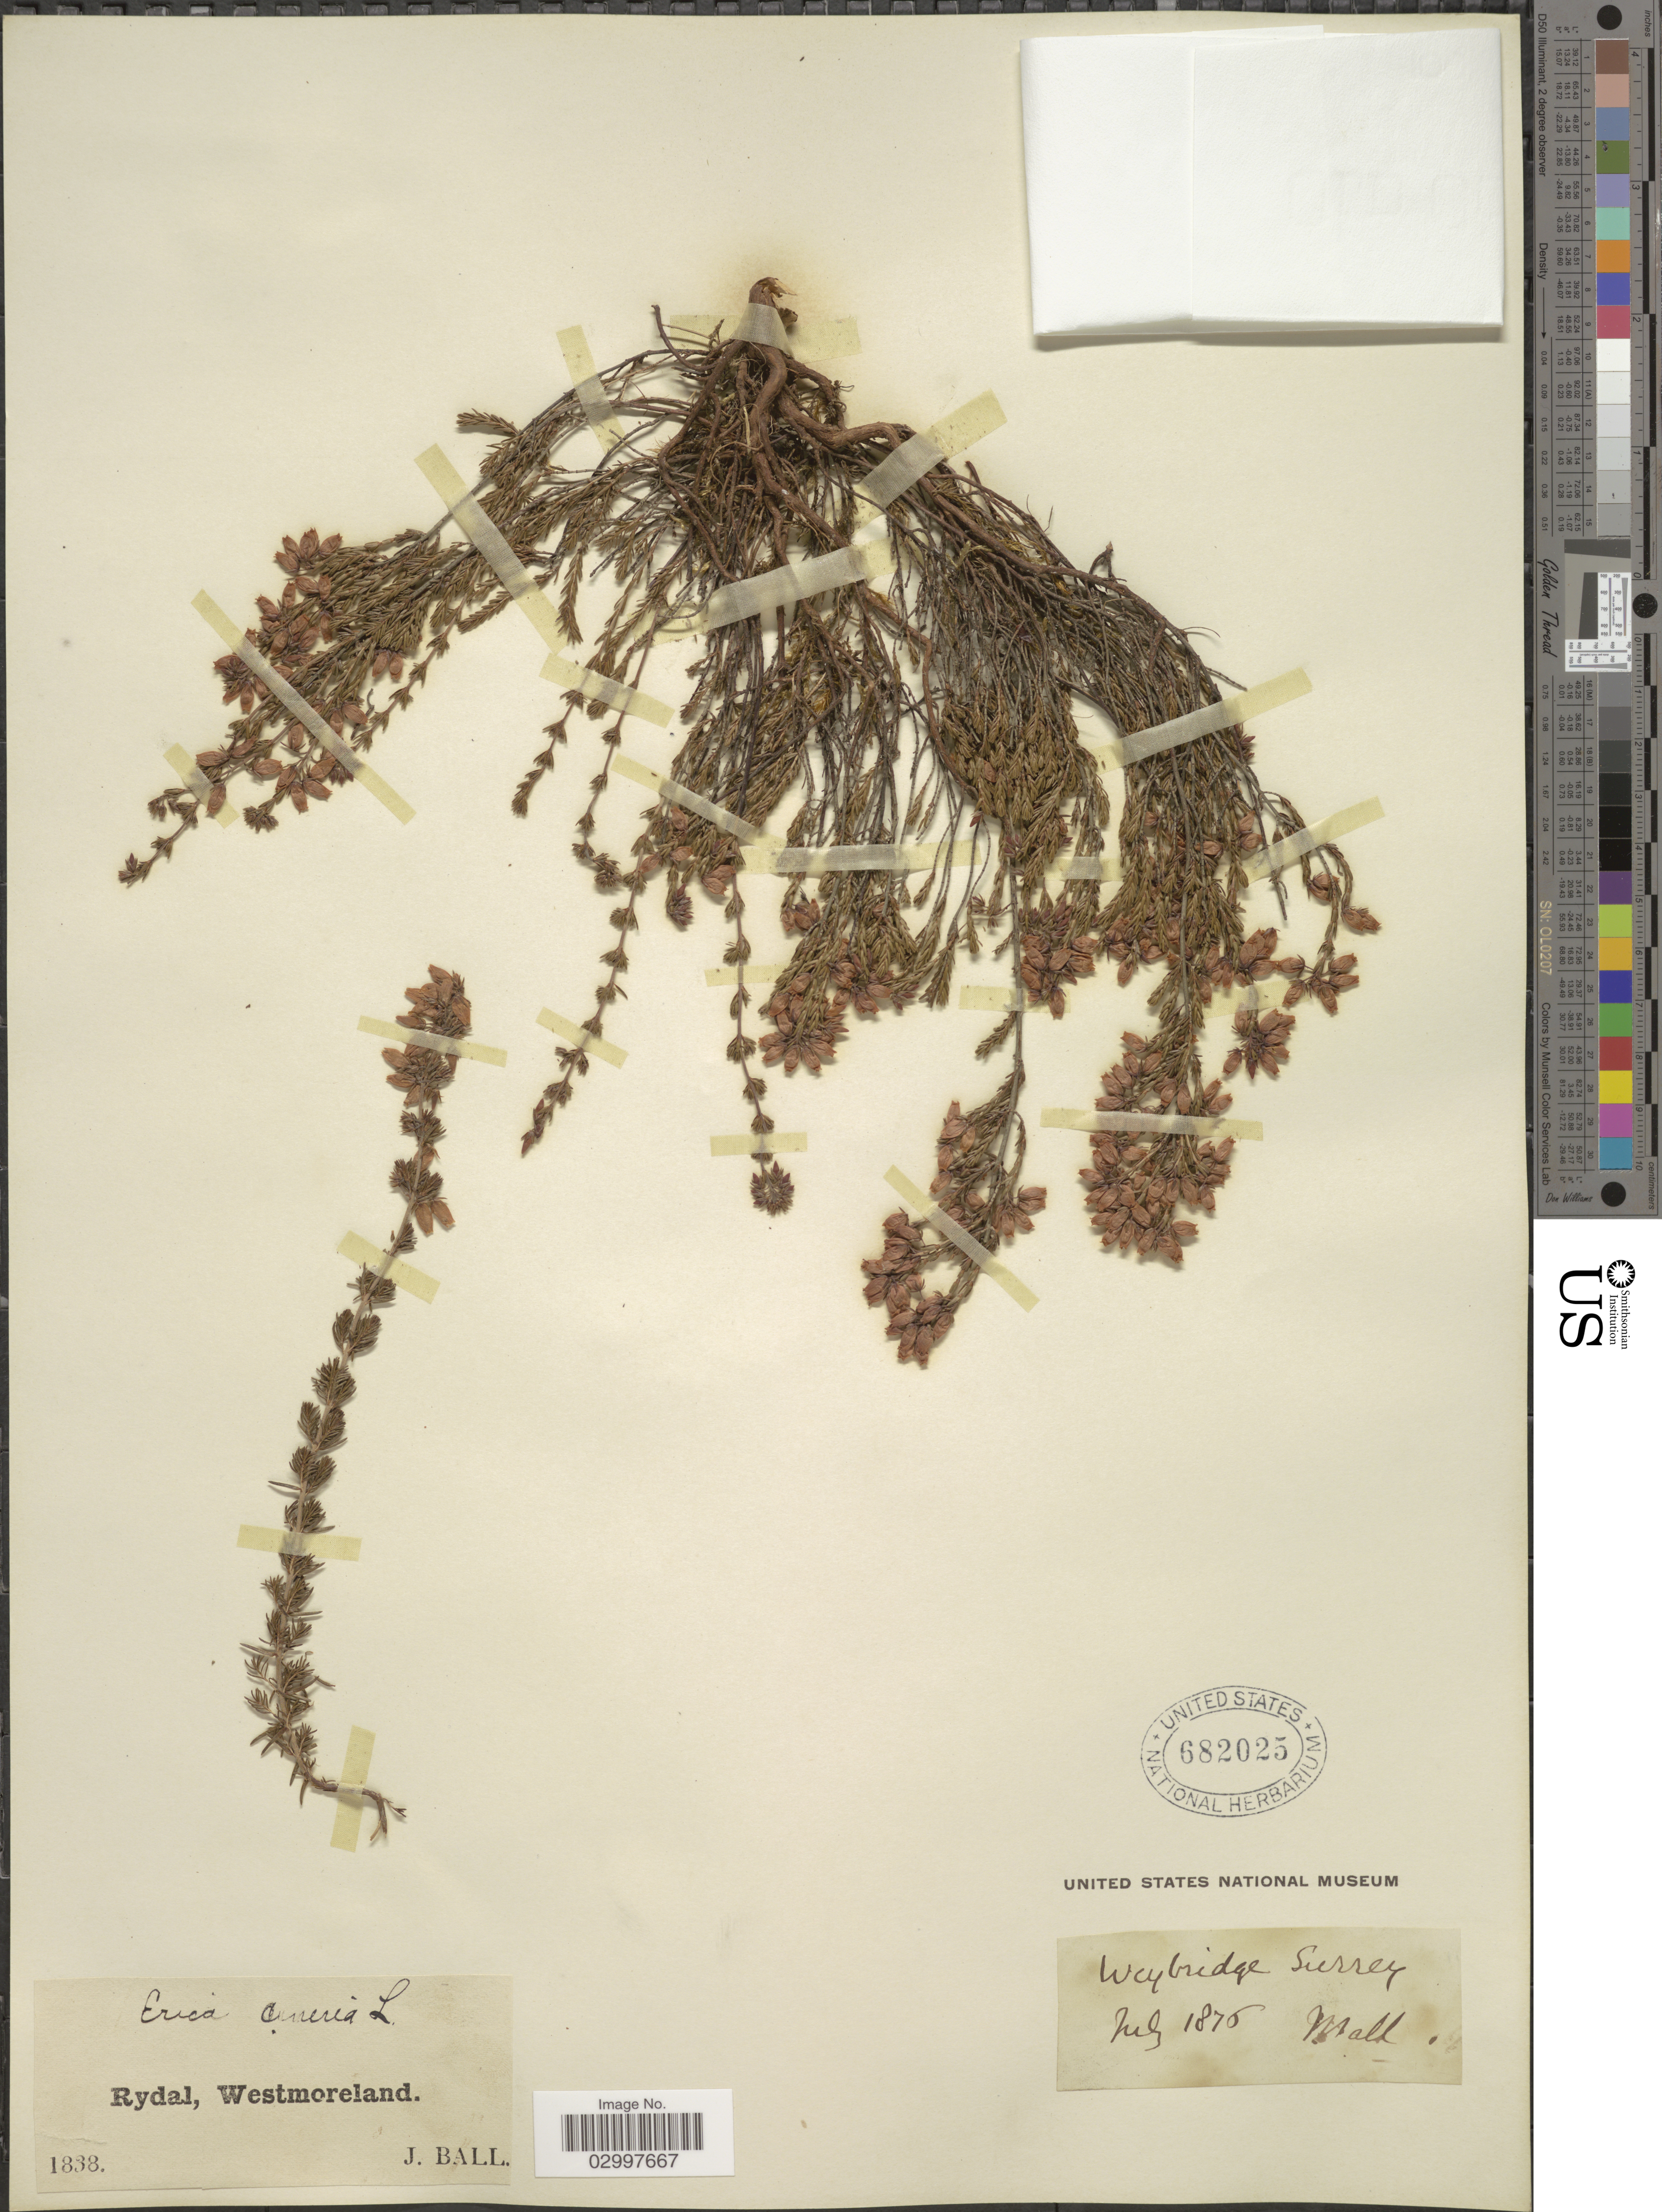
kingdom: Plantae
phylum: Tracheophyta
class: Magnoliopsida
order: Ericales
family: Ericaceae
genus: Erica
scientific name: Erica cinerea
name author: L.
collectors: J. Ball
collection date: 1838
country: Jamaica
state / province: Westmoreland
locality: Rydal.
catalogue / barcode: US 682025